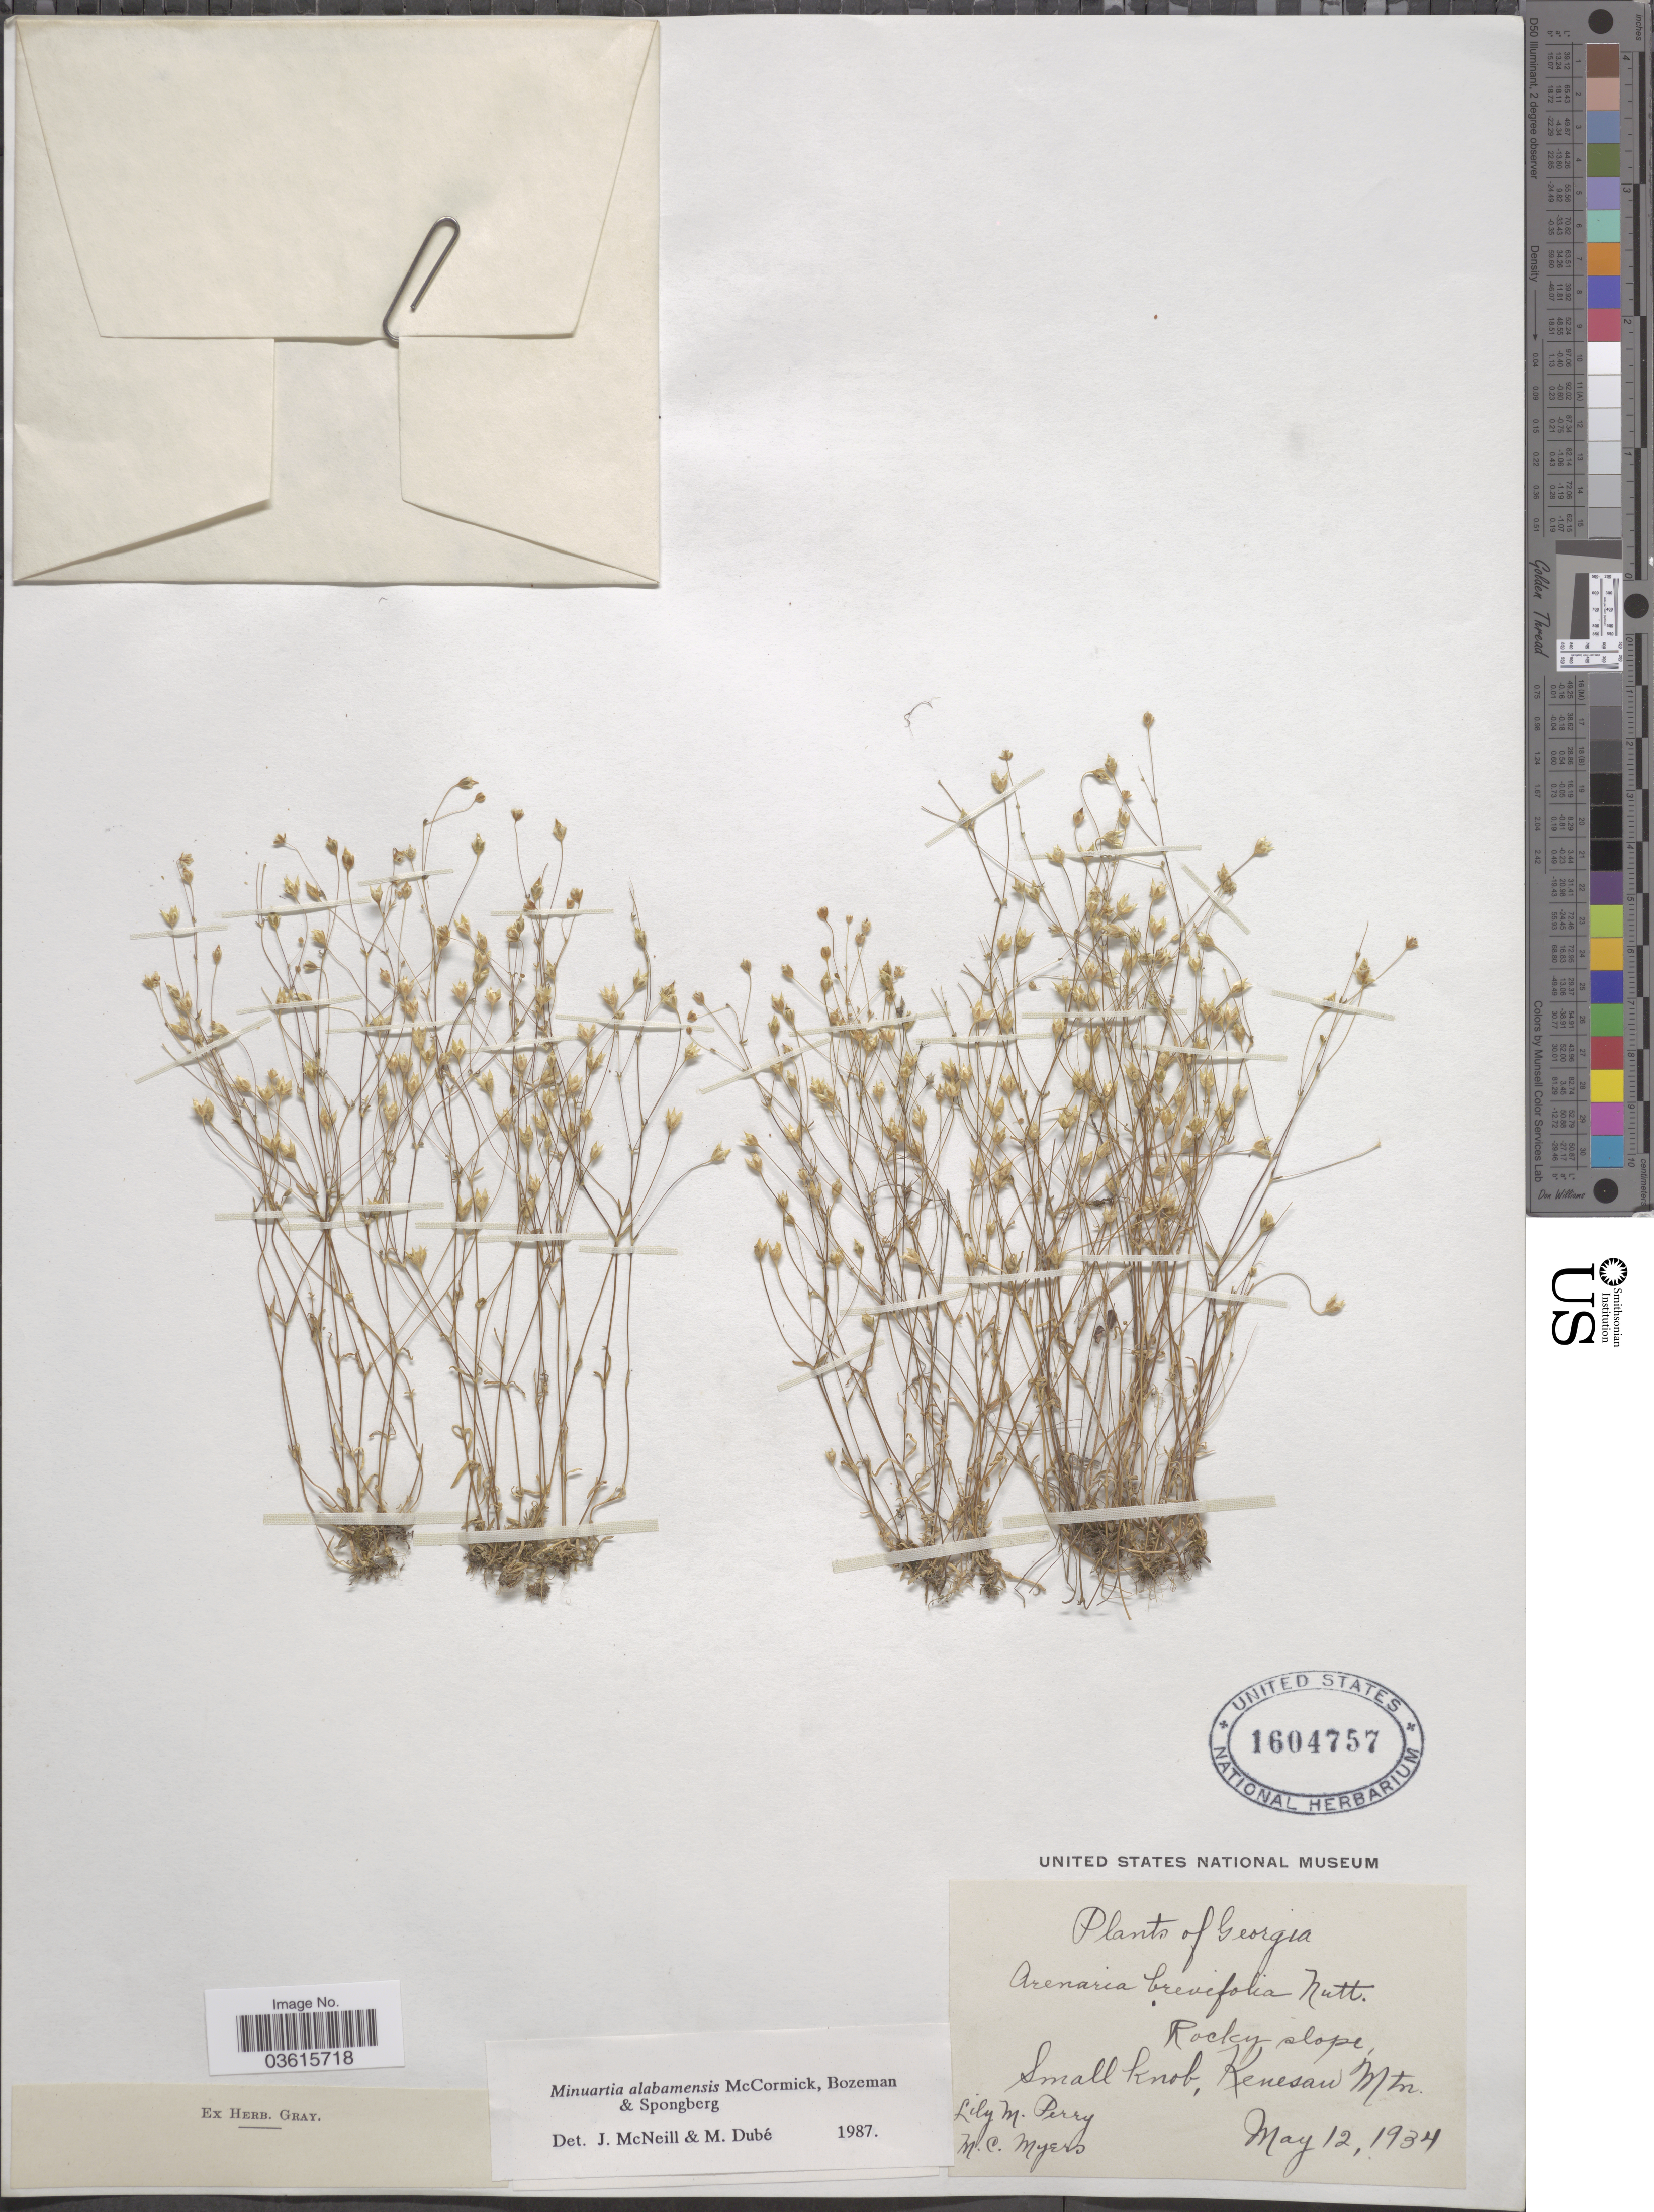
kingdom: Plantae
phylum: Tracheophyta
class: Magnoliopsida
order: Caryophyllales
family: Caryophyllaceae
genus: Minuartia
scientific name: Minuartia alabamensis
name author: J.F. McCormick et al.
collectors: L. M. Perry & M. Myers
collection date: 1934-05-12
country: United States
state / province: Georgia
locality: Rocky slope, Small Knob, Kenesau Mtn.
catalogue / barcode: US 1604757